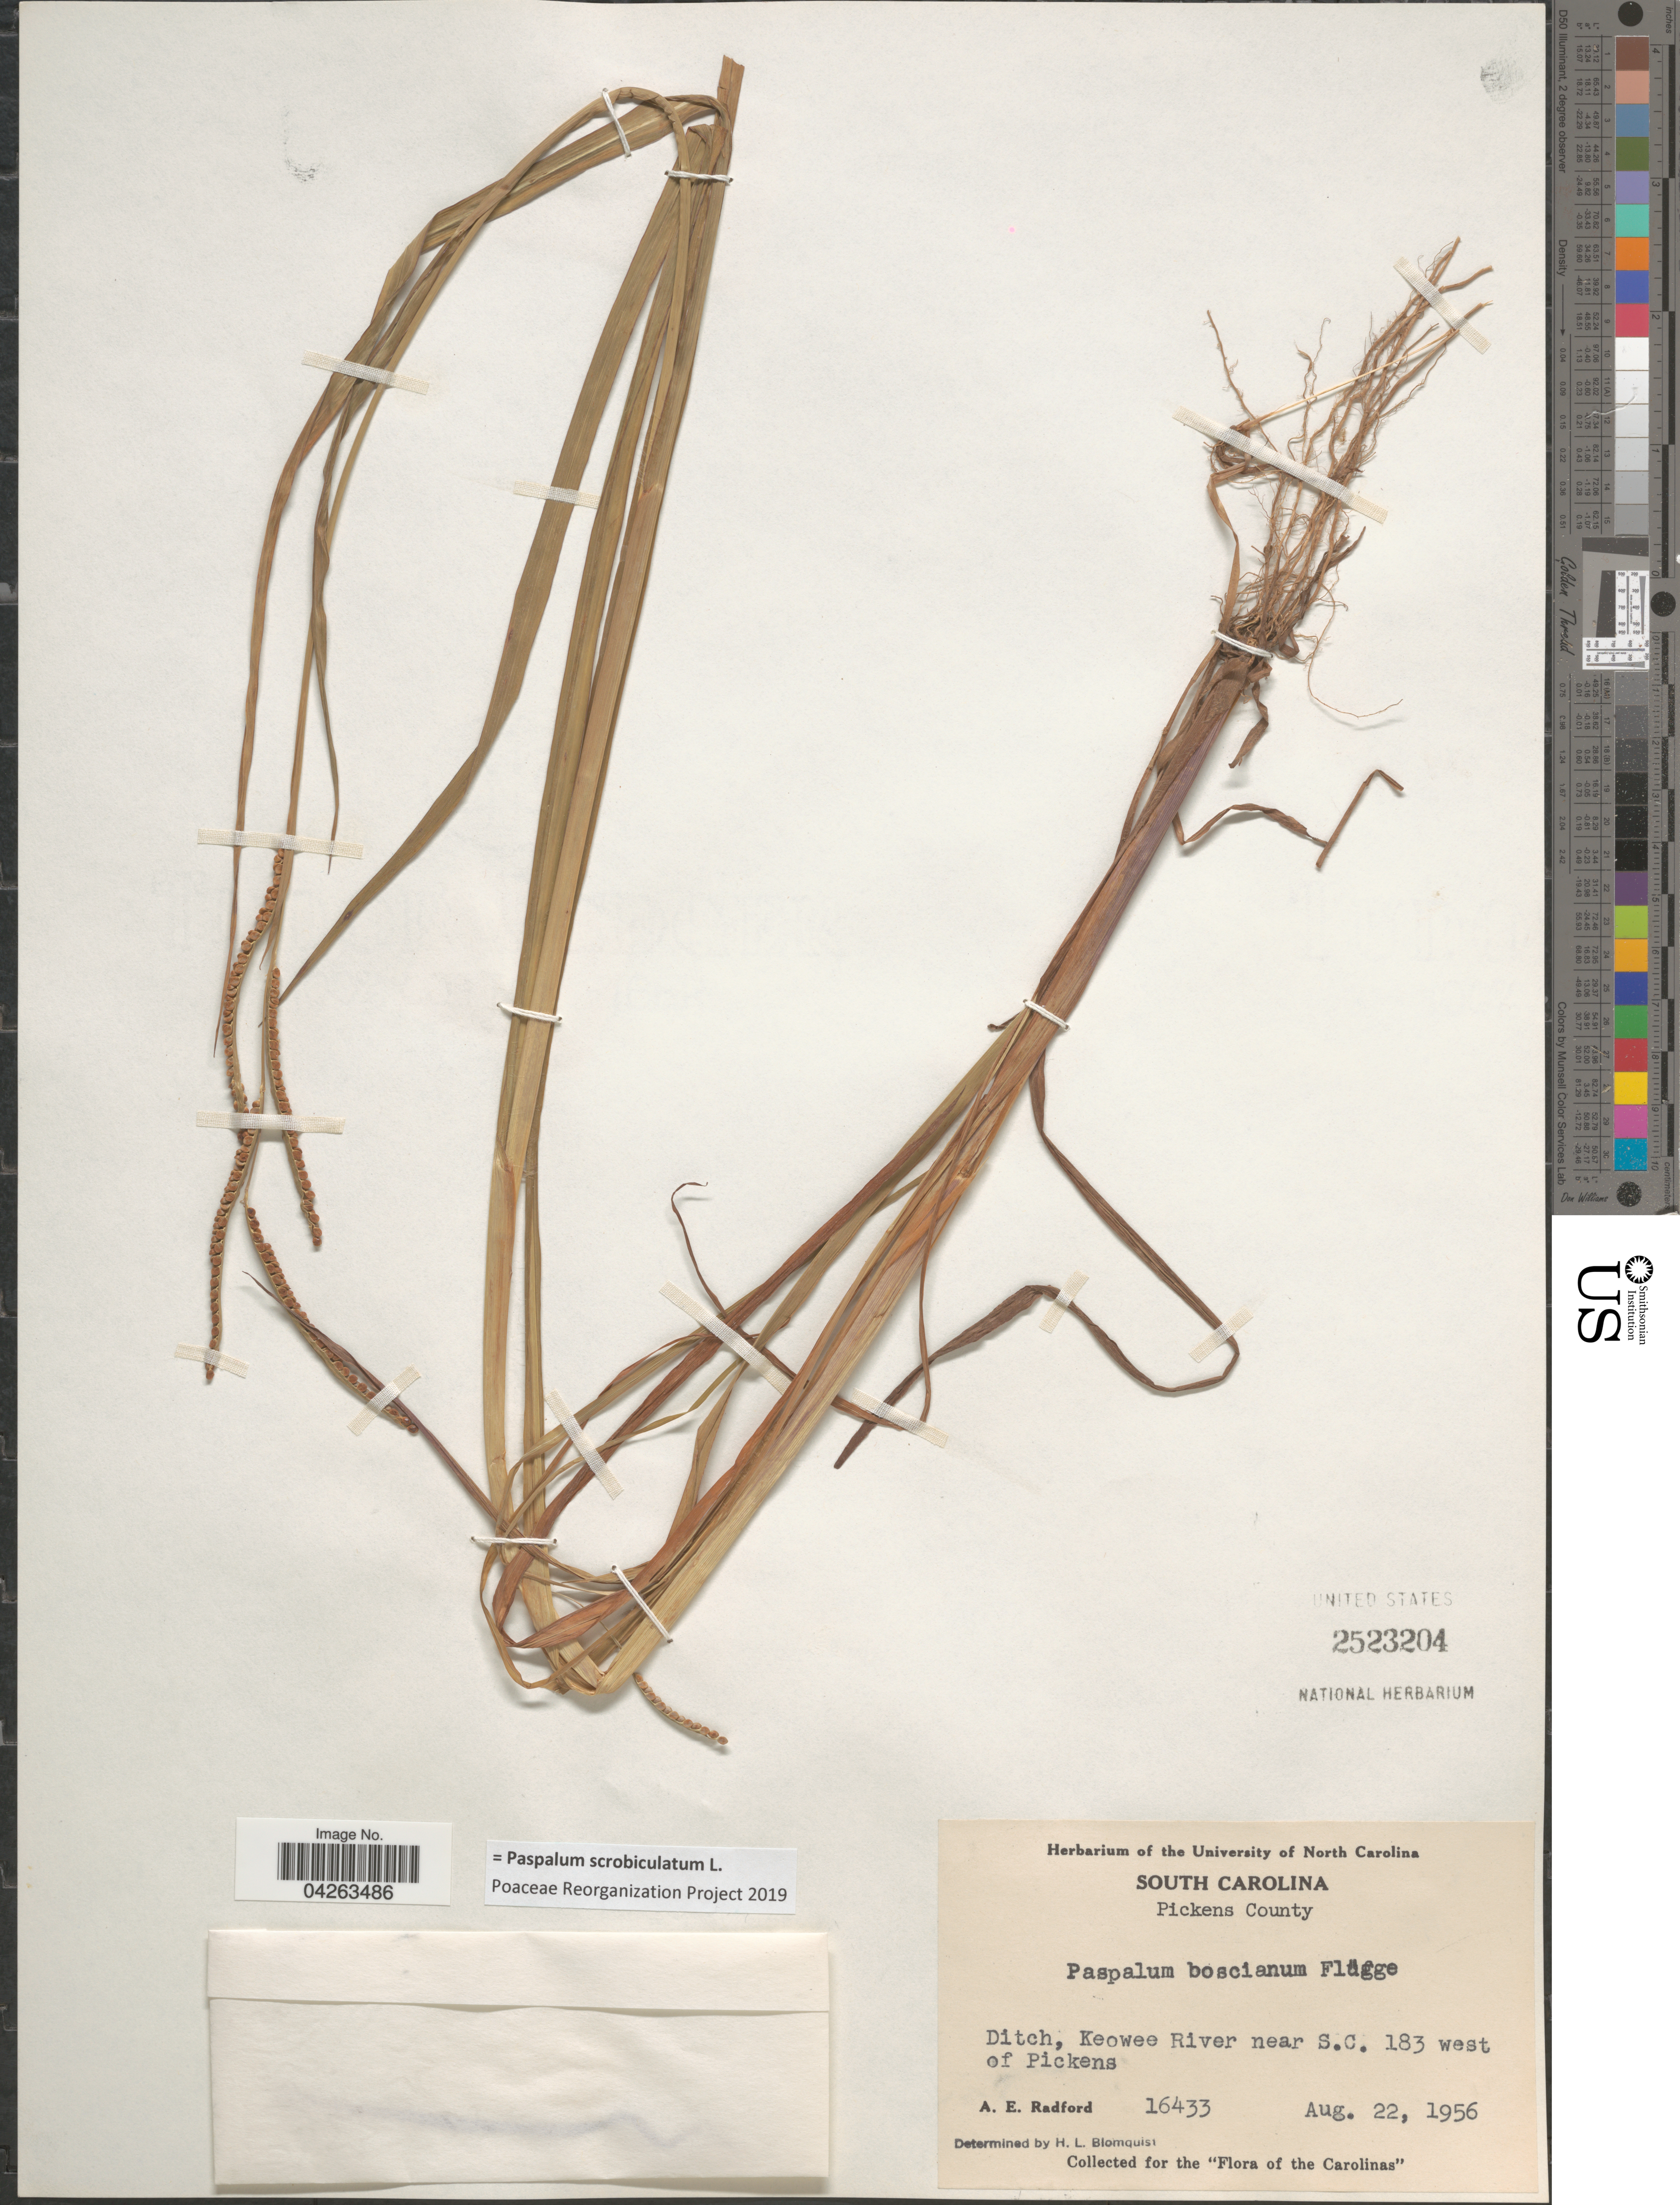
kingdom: Plantae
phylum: Tracheophyta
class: Liliopsida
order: Poales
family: Poaceae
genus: Paspalum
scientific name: Paspalum scrobiculatum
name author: L.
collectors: A. E. Radford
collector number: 16433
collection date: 1956-08-22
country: United States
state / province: South Carolina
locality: Pickens County. Ditch, Keowee River near S.C. 183 west of Pickens.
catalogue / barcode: US 2523204